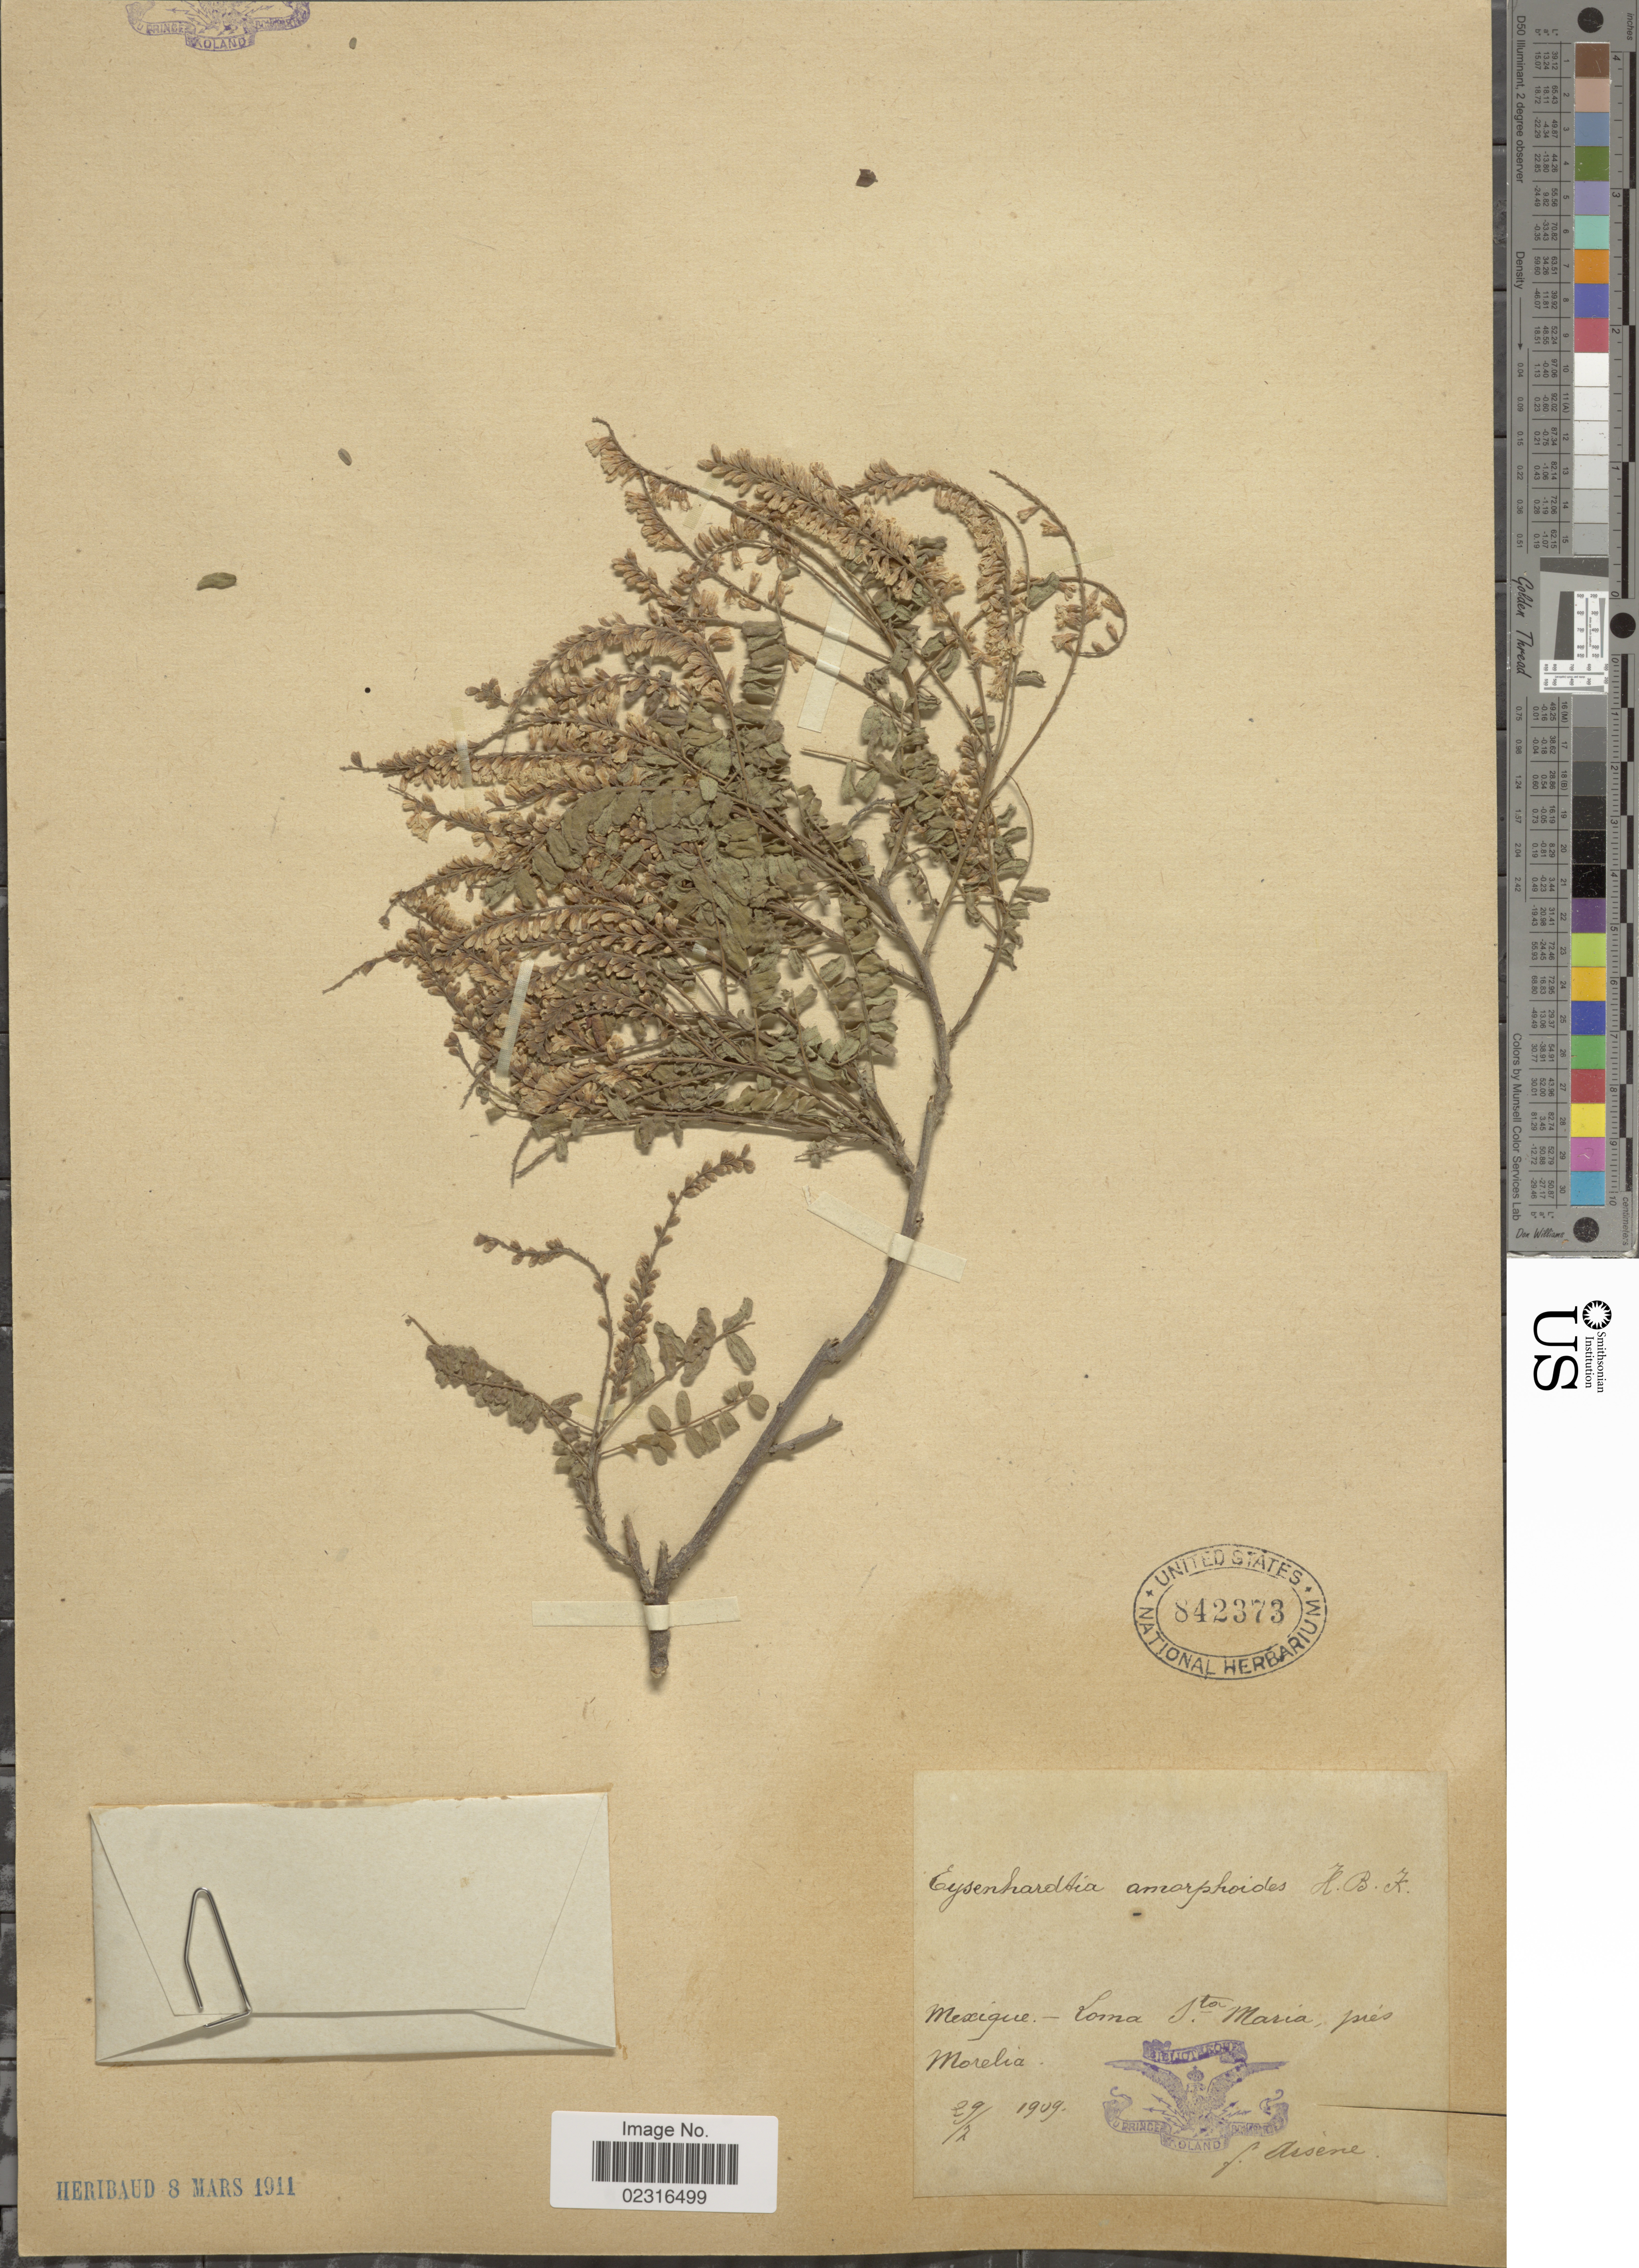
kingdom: Plantae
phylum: Tracheophyta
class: Magnoliopsida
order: Fabales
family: Fabaceae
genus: Eysenhardtia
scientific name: Eysenhardtia polystachya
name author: (Ortega) Sarg.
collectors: F. Arsène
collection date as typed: Transcribed d/m/y: 29/2/1909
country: Mexico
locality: Mexique, Loma Sta Maria, pres Morelia.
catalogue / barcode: US 842373